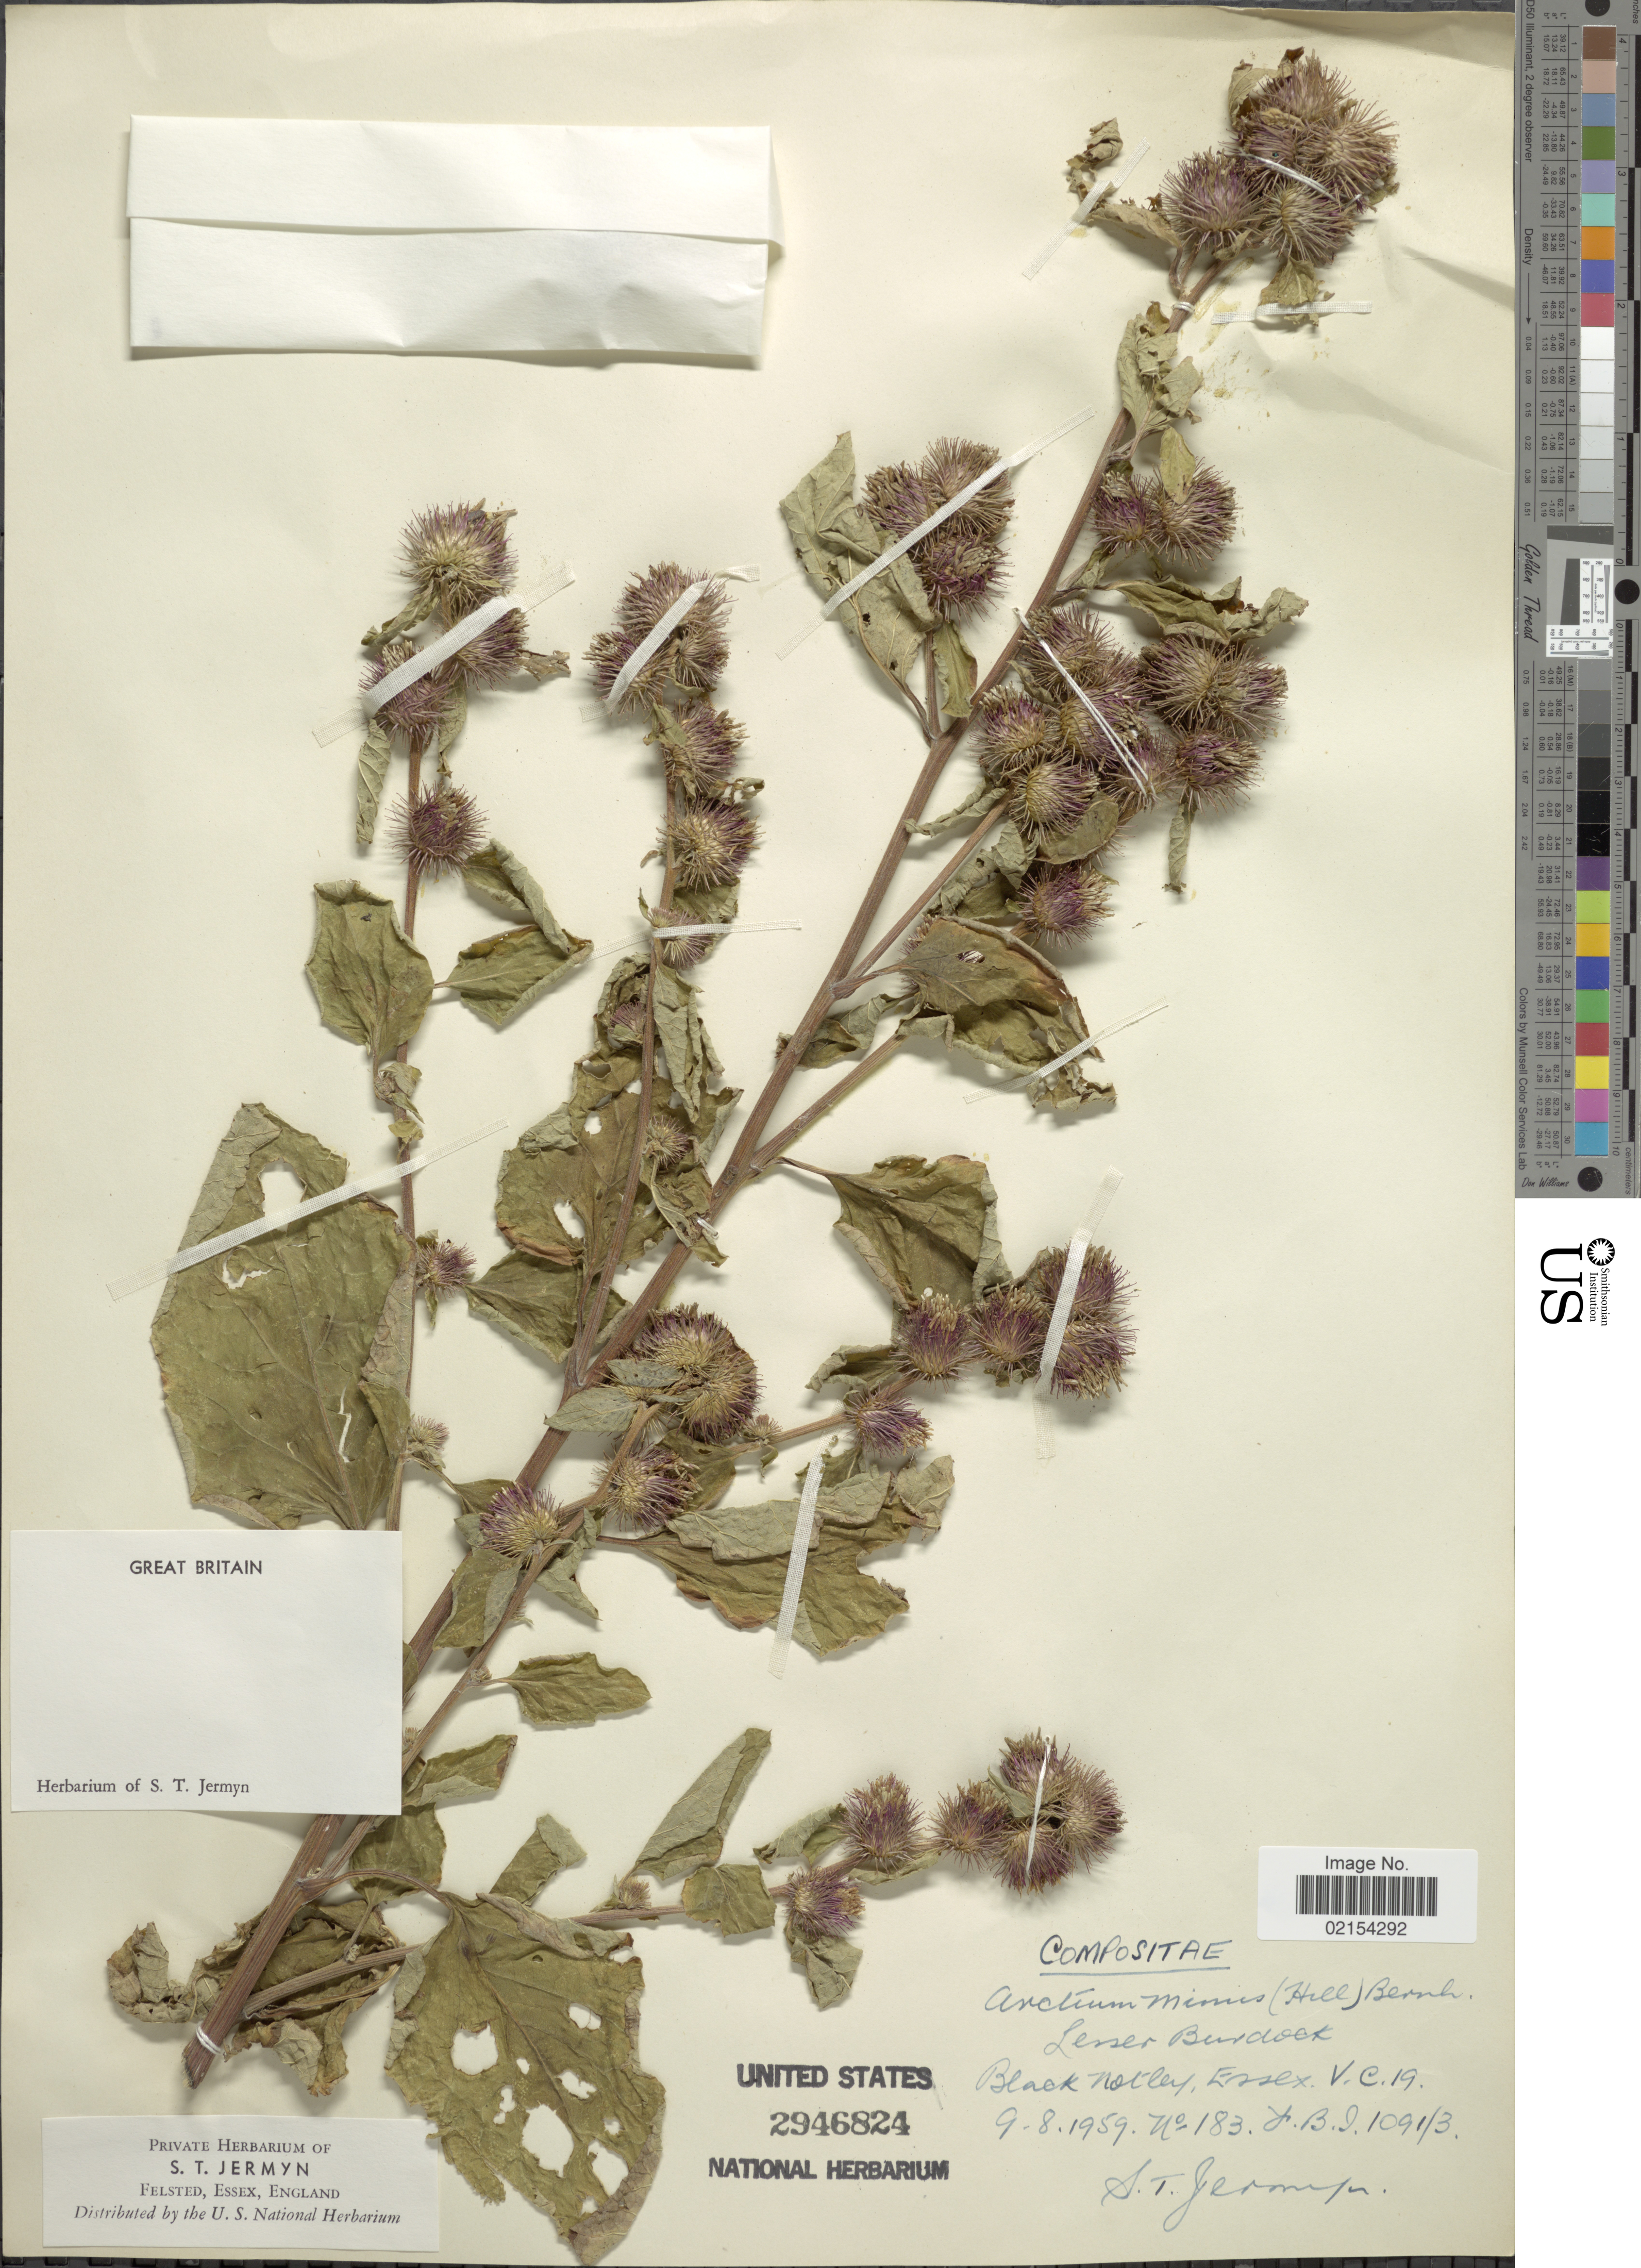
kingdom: Plantae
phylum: Tracheophyta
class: Magnoliopsida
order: Asterales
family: Asteraceae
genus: Arctium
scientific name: Arctium minus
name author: (Hill) Bernh.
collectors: S. Jermyn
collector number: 183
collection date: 1959-08-09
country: United Kingdom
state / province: England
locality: Black valley, Essex V.C. 19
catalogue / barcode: US 2946824